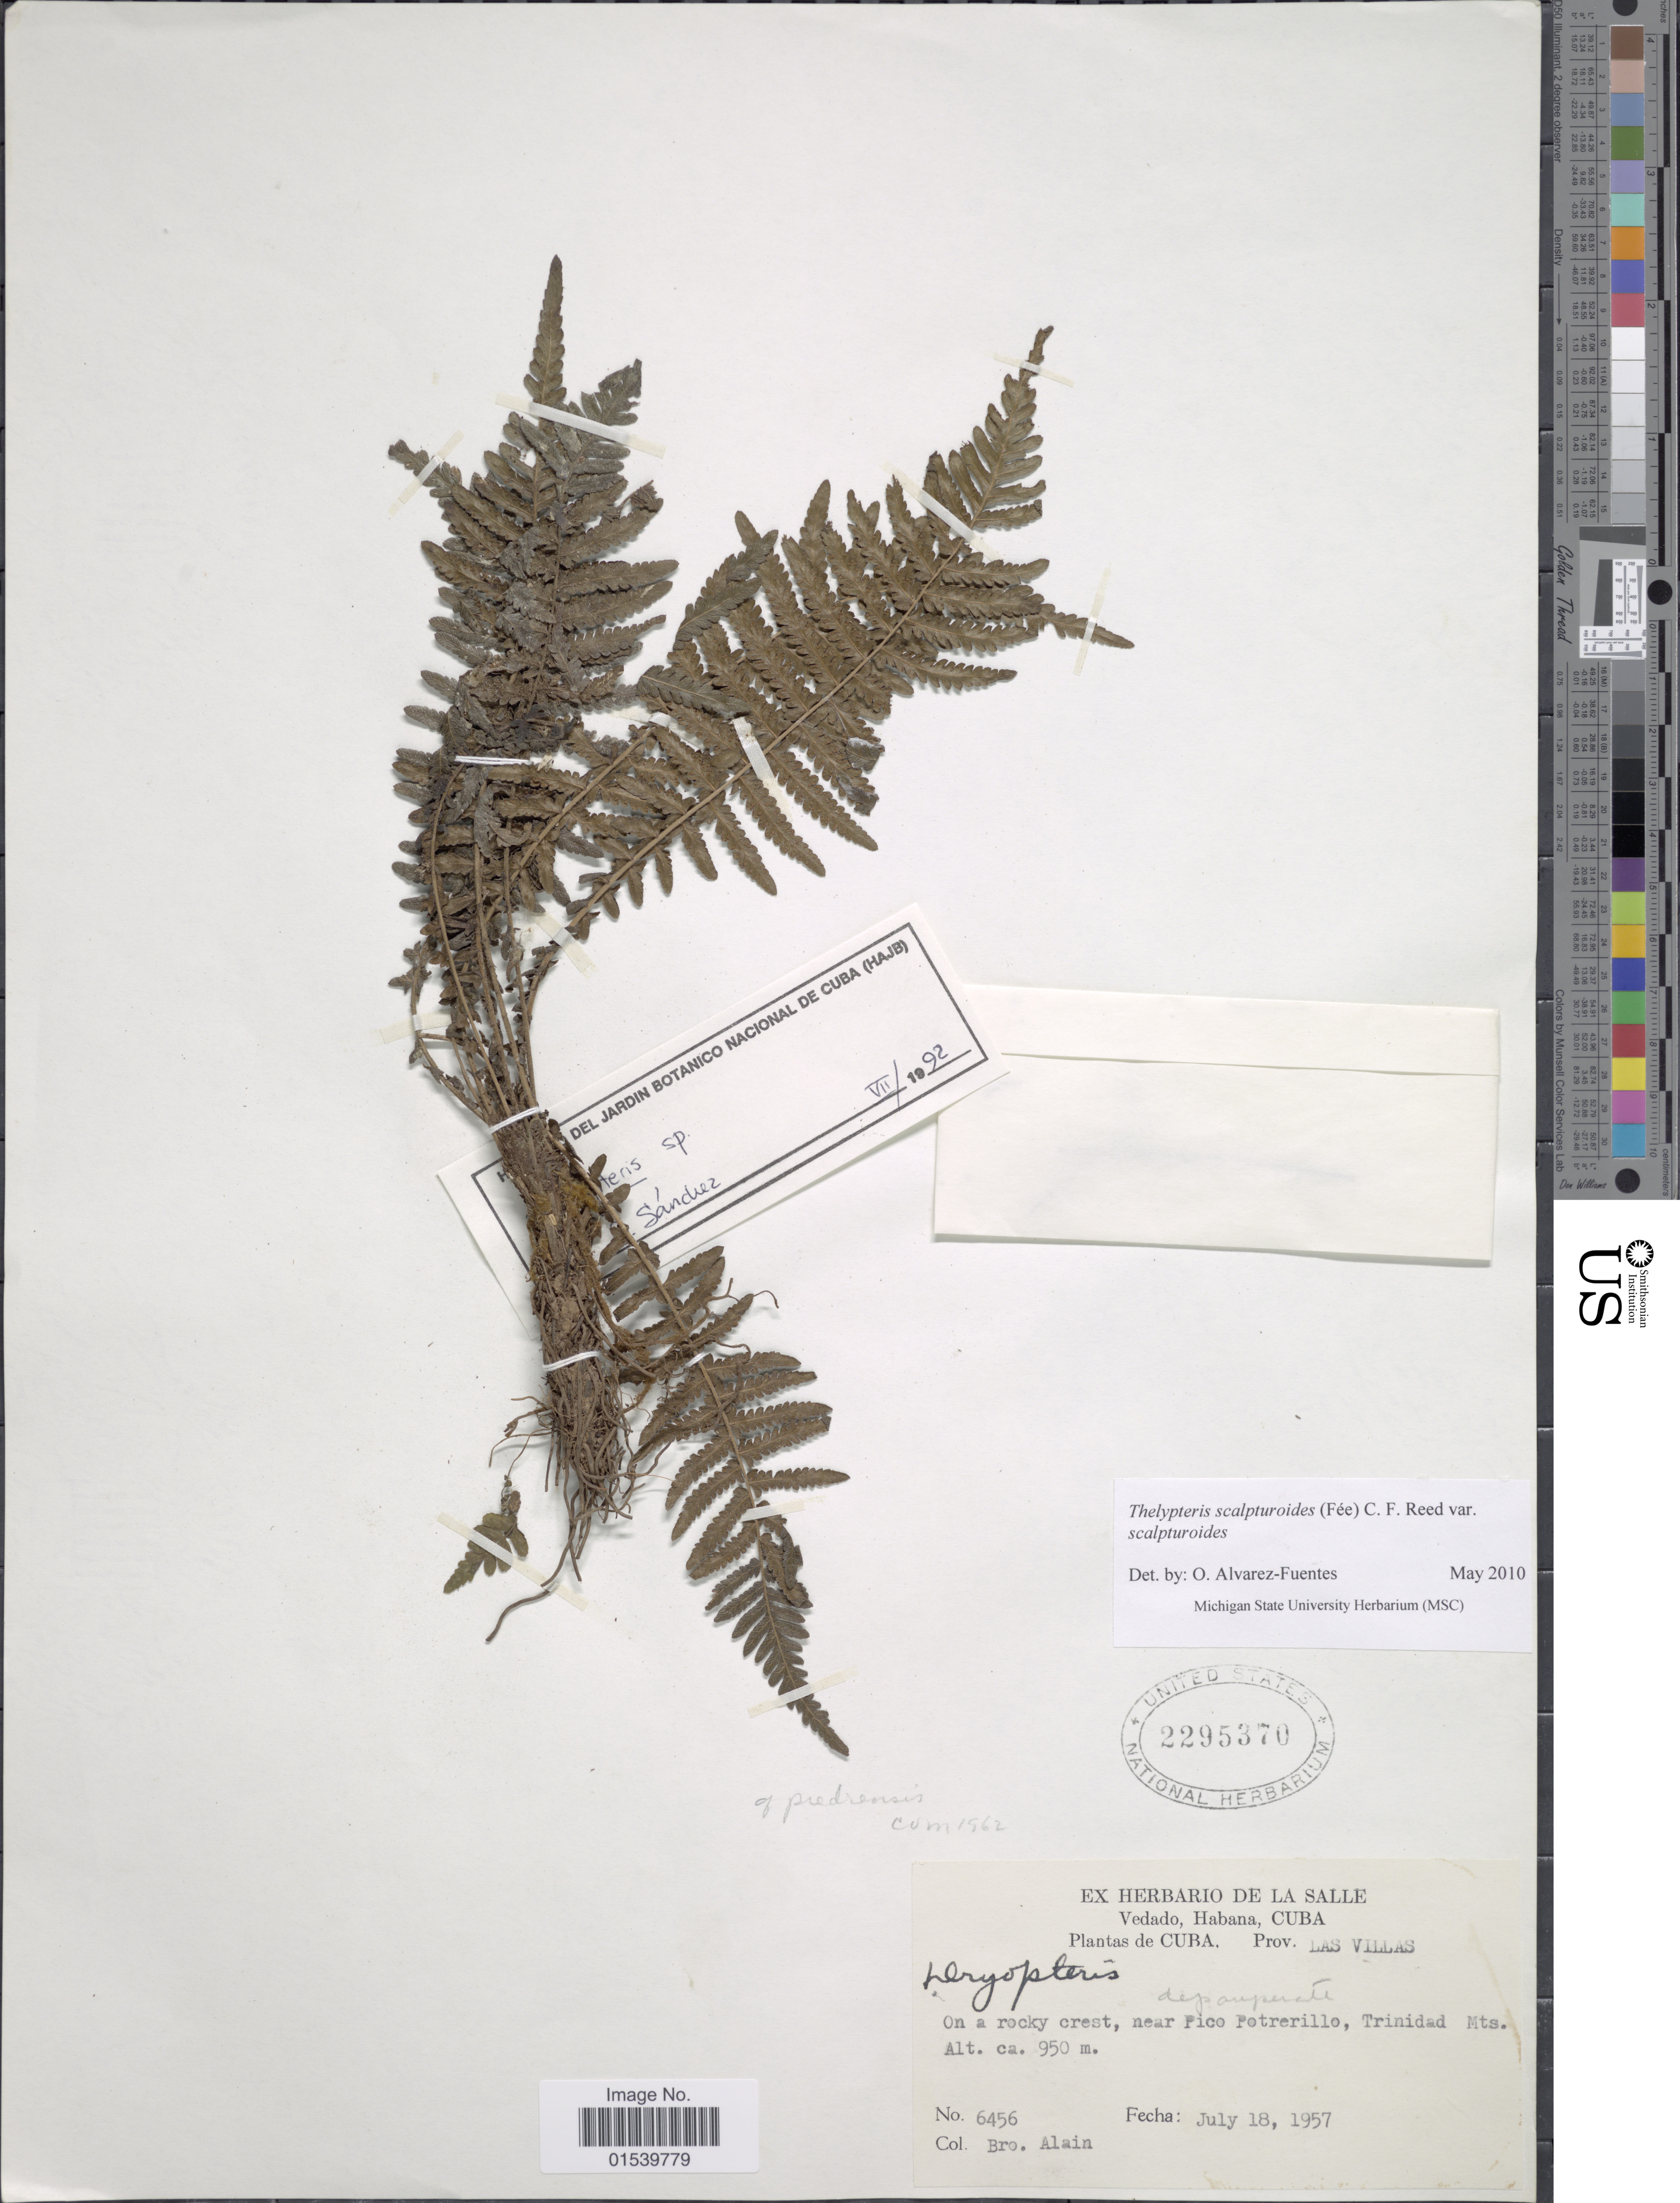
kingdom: Plantae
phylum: Tracheophyta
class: Polypodiopsida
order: Polypodiales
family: Thelypteridaceae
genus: Amauropelta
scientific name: Amauropelta scalpturoides (Fée) comb. nov., ined 2015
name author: (Fée)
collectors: A. H. Liogier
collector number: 6456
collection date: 1957-07-18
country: Cuba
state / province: Las Villas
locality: On a rocky crest, near Pico Potrerillo, Trinidad Mts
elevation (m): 950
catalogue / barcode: US 2295370